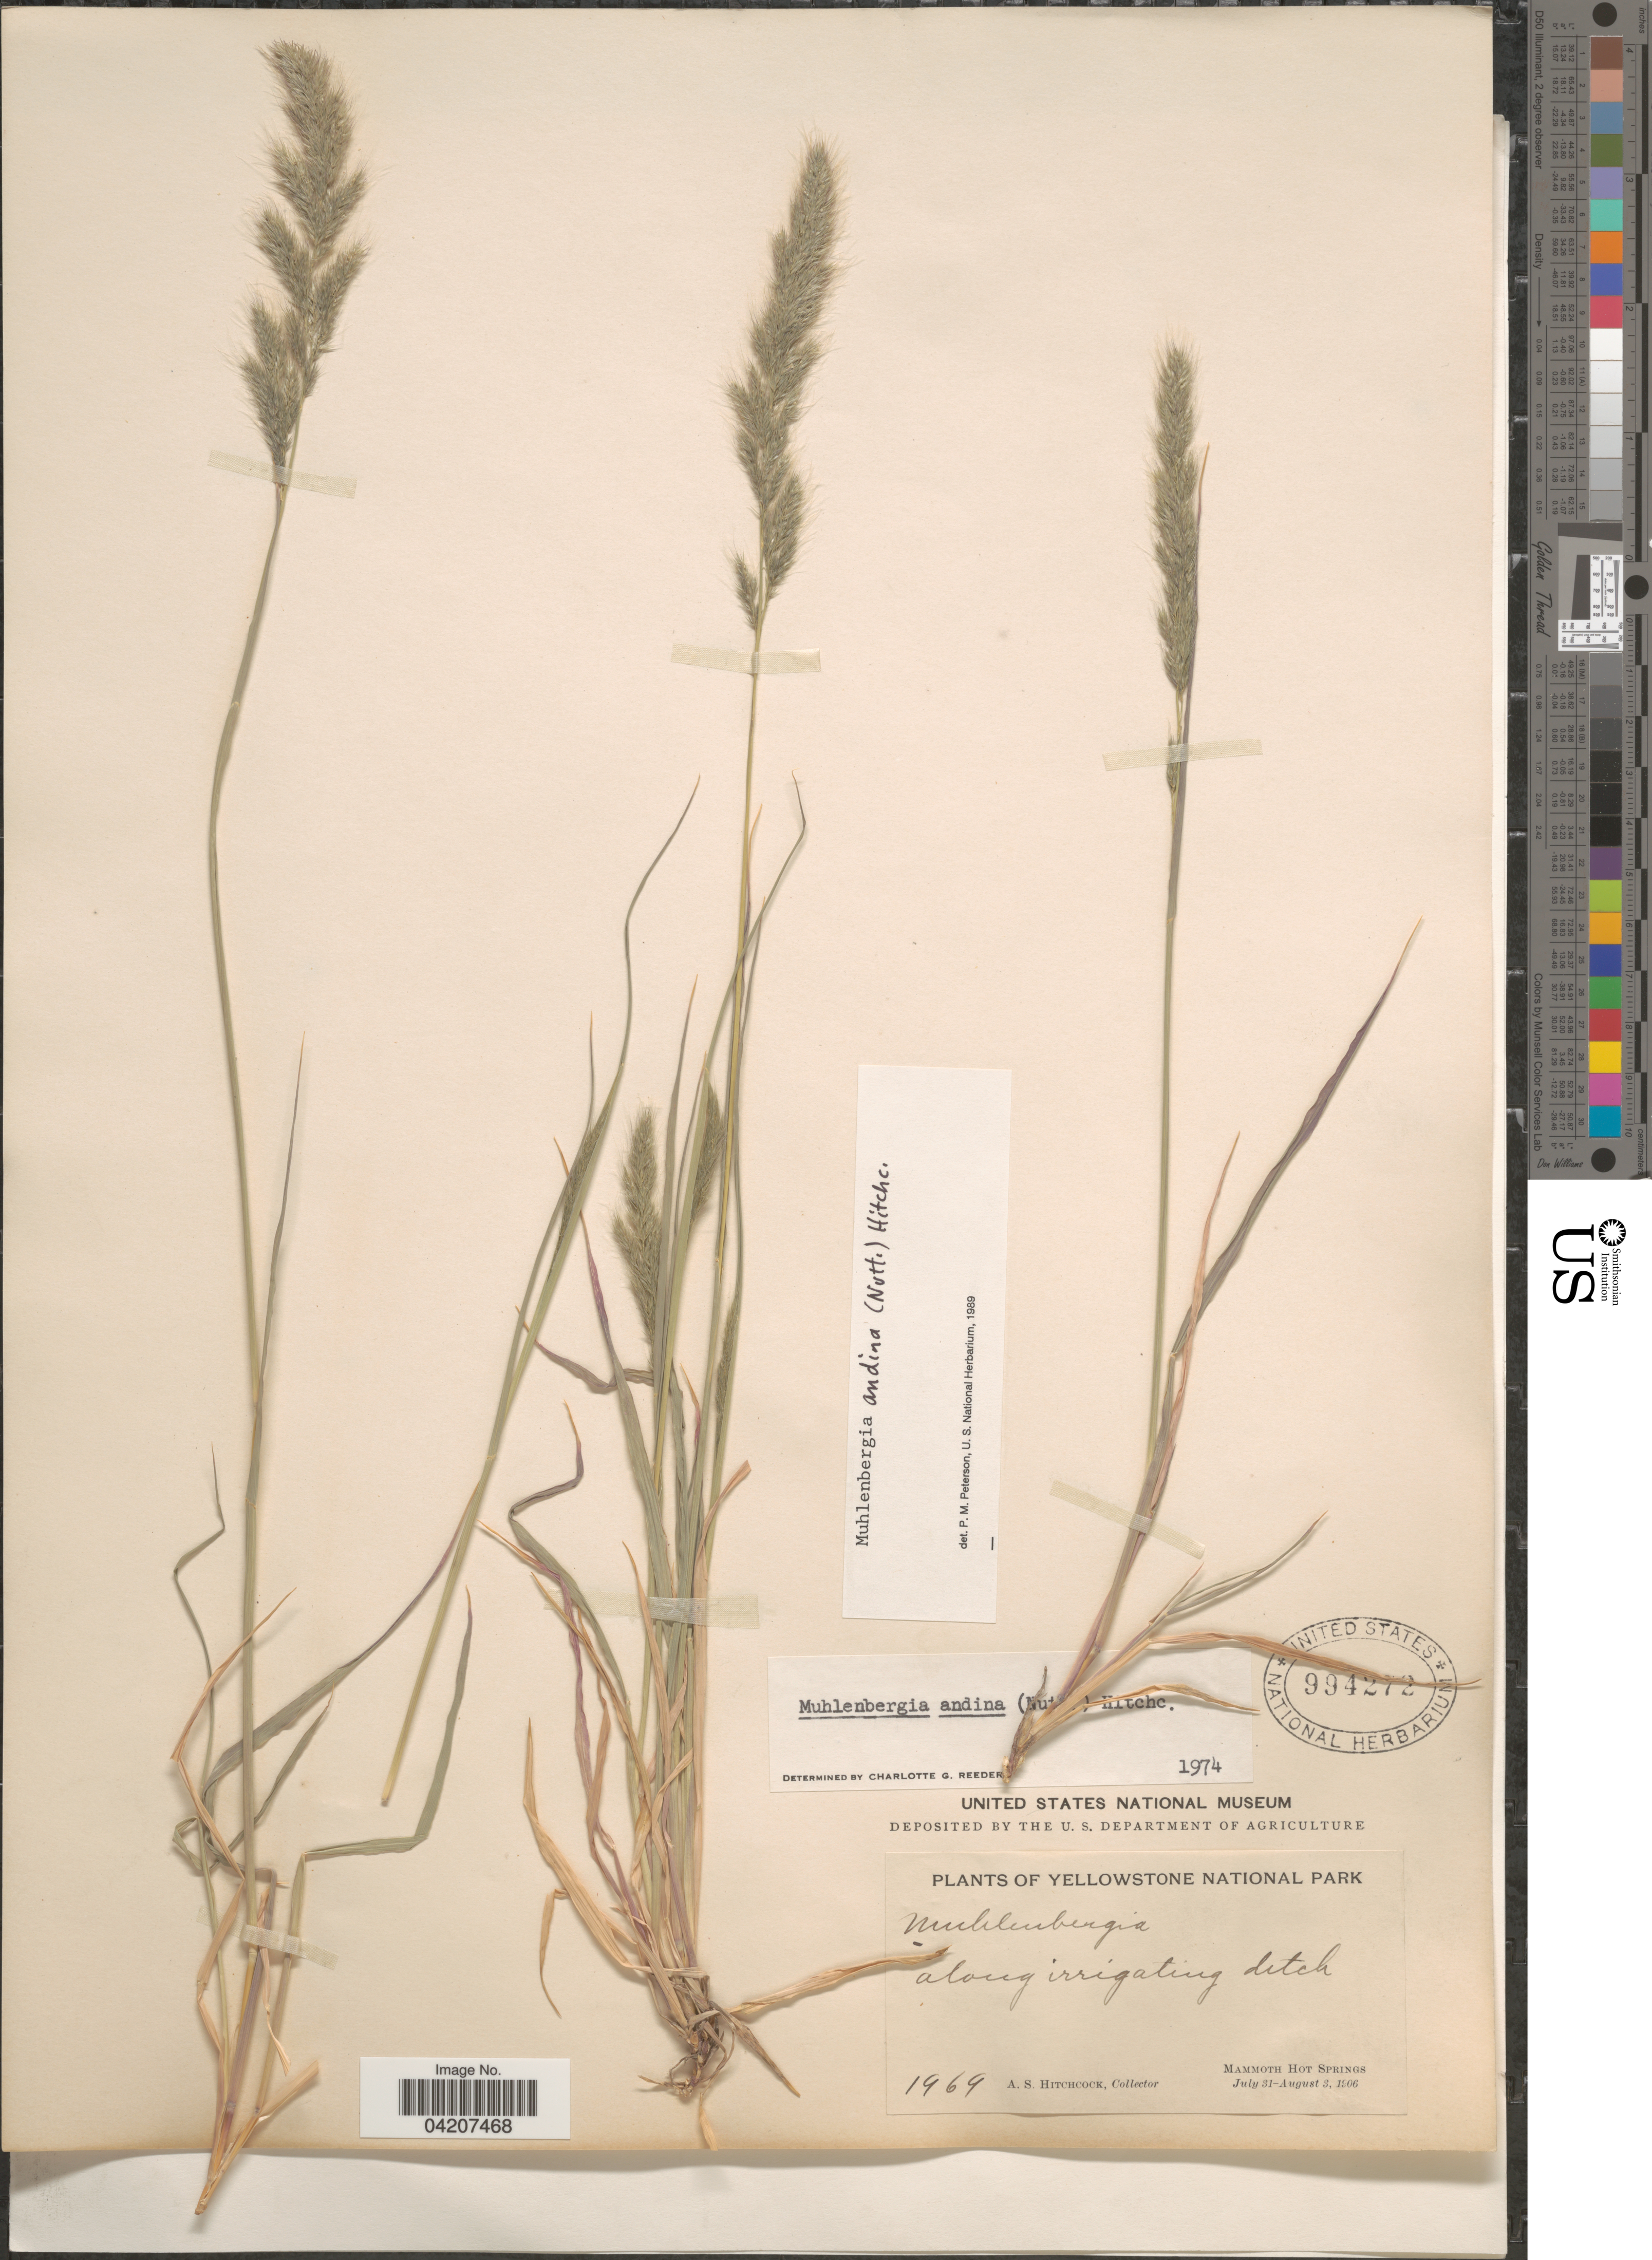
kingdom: Plantae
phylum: Tracheophyta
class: Liliopsida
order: Poales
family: Poaceae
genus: Muhlenbergia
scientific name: Muhlenbergia andina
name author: (Nutt.) Hitchc.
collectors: A. S. Hitchcock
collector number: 1969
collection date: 1906-07-31/1906-08-03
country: United States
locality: Yellowstone National Park. Mammoth Hot Springs.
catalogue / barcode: US 994272